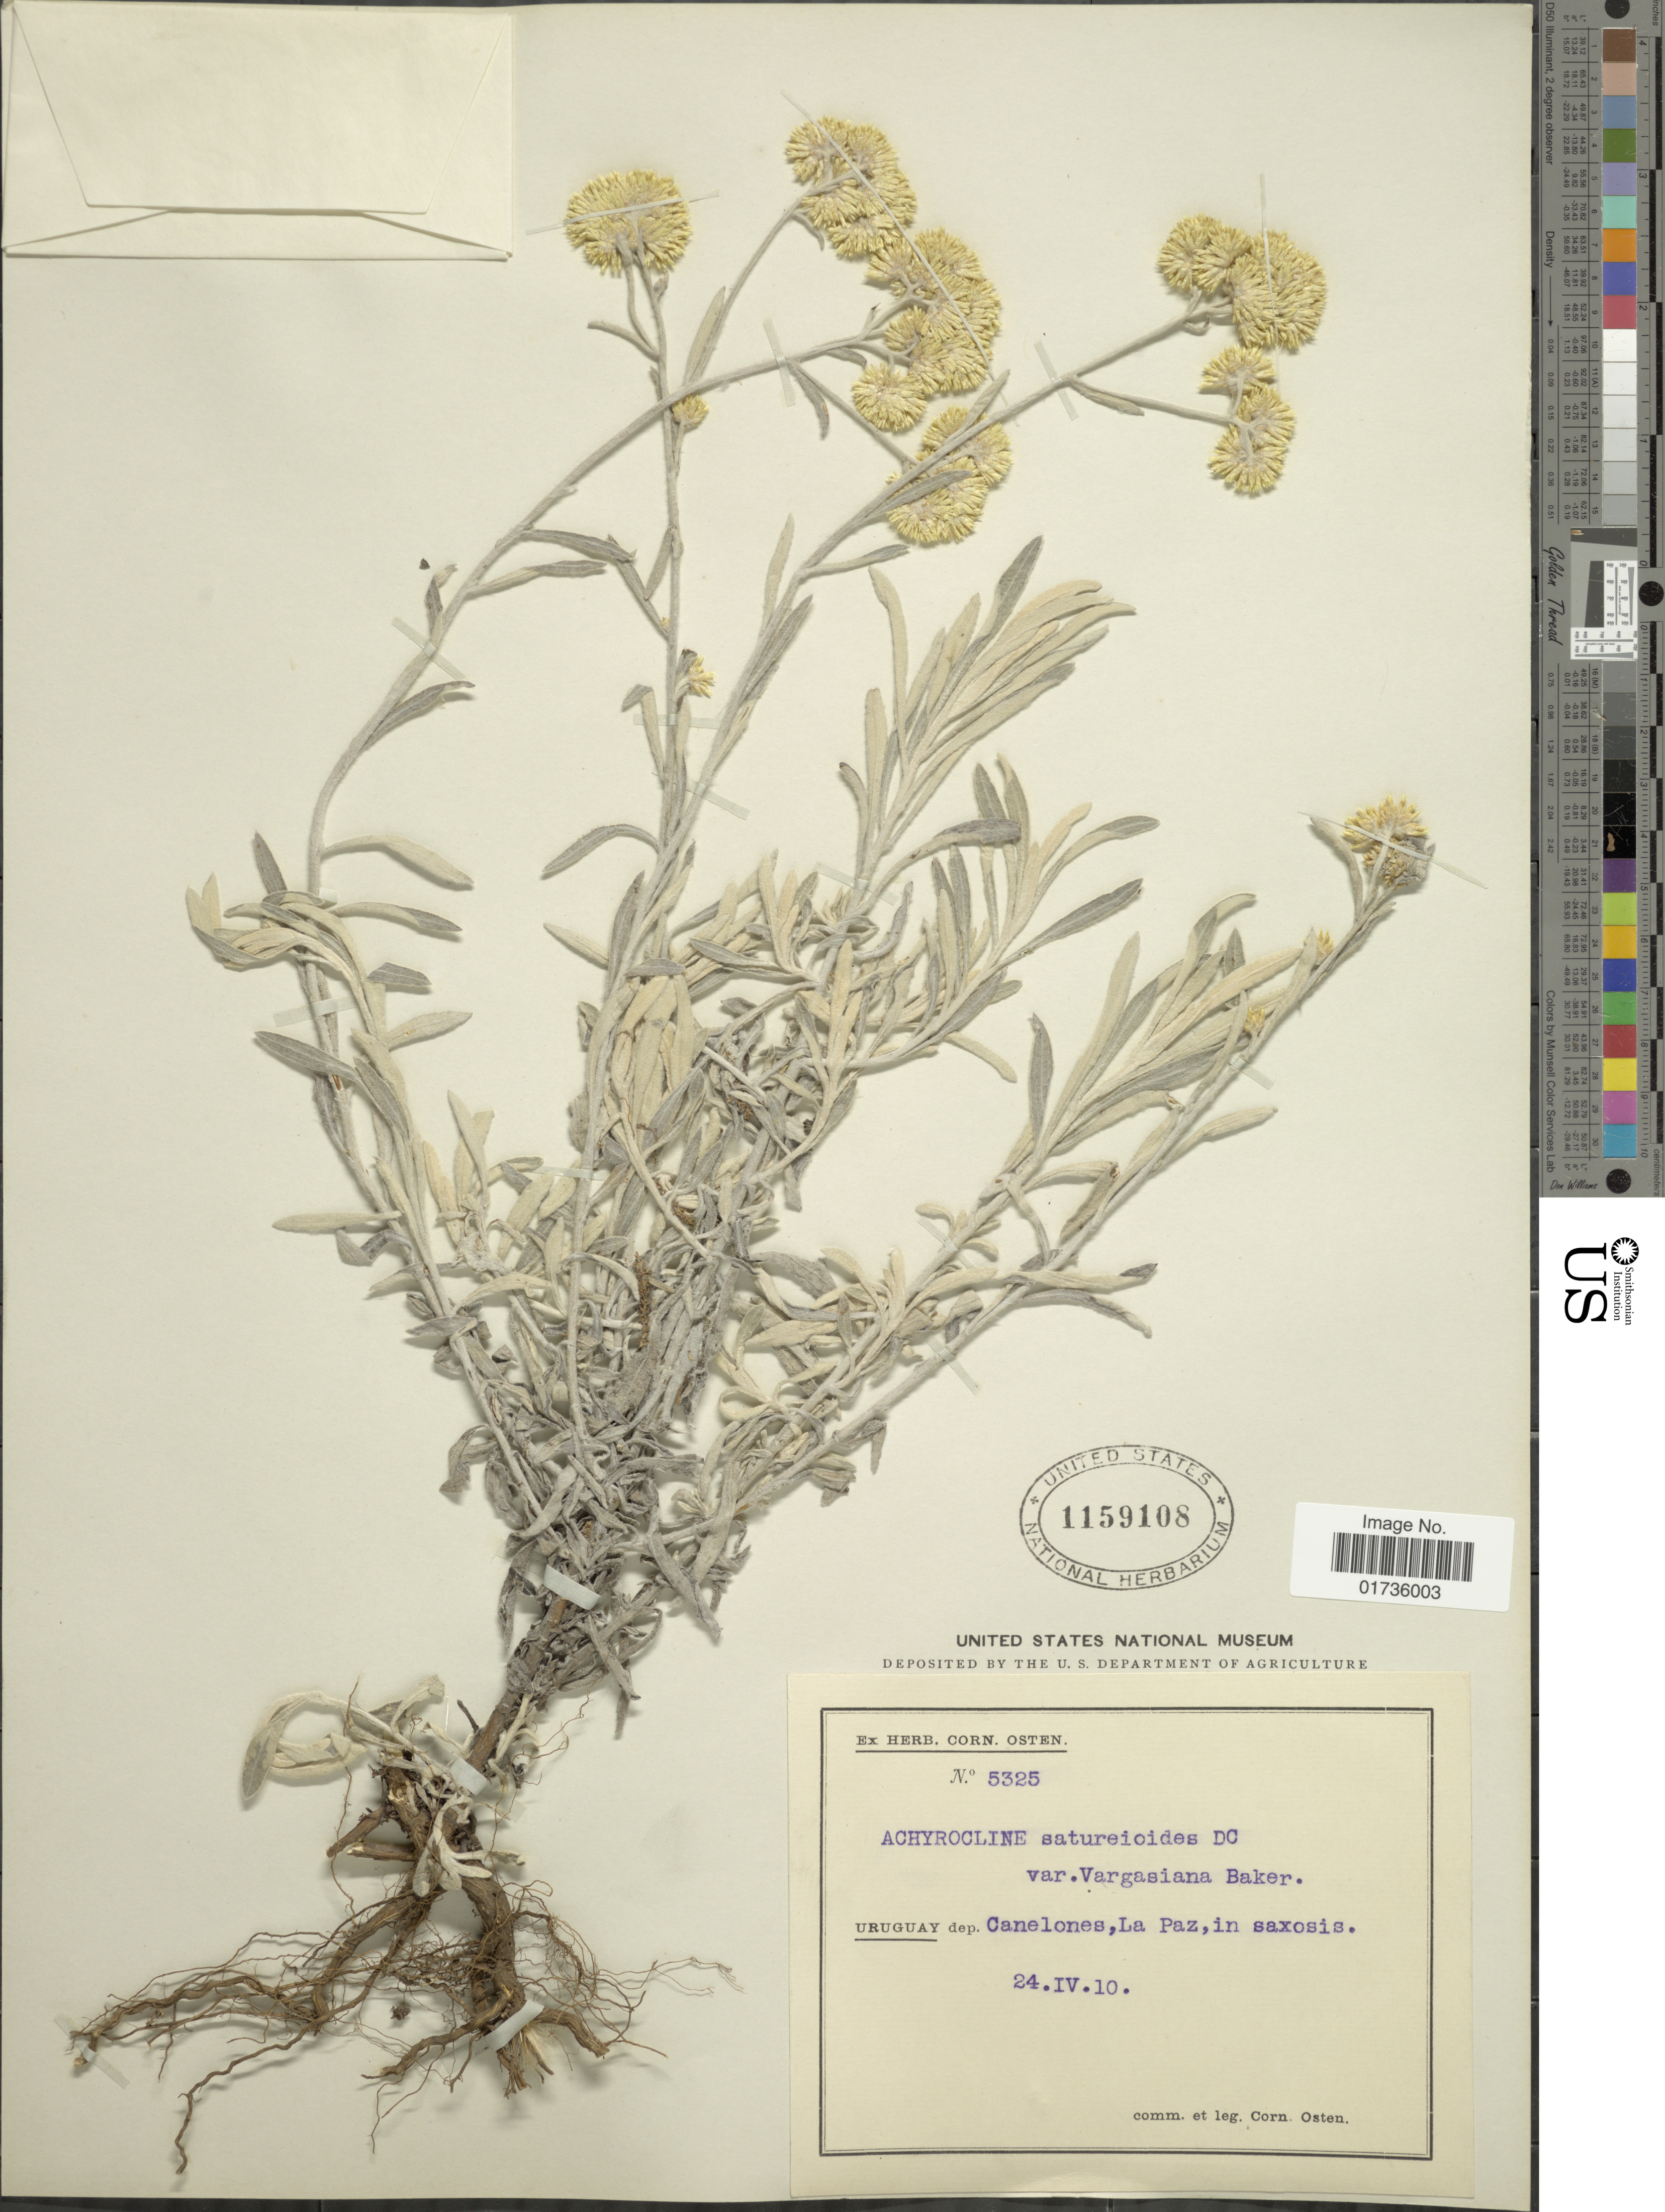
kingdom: Plantae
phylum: Tracheophyta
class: Magnoliopsida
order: Asterales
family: Asteraceae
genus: Achyrocline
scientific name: Achyrocline vargasiana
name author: DC.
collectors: C. Osten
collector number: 5325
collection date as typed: Transcribed d/m/y: 24/4/10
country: Uruguay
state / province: Canelones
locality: Dep Canelones, la Paz, in saxosis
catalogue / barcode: US 1159108